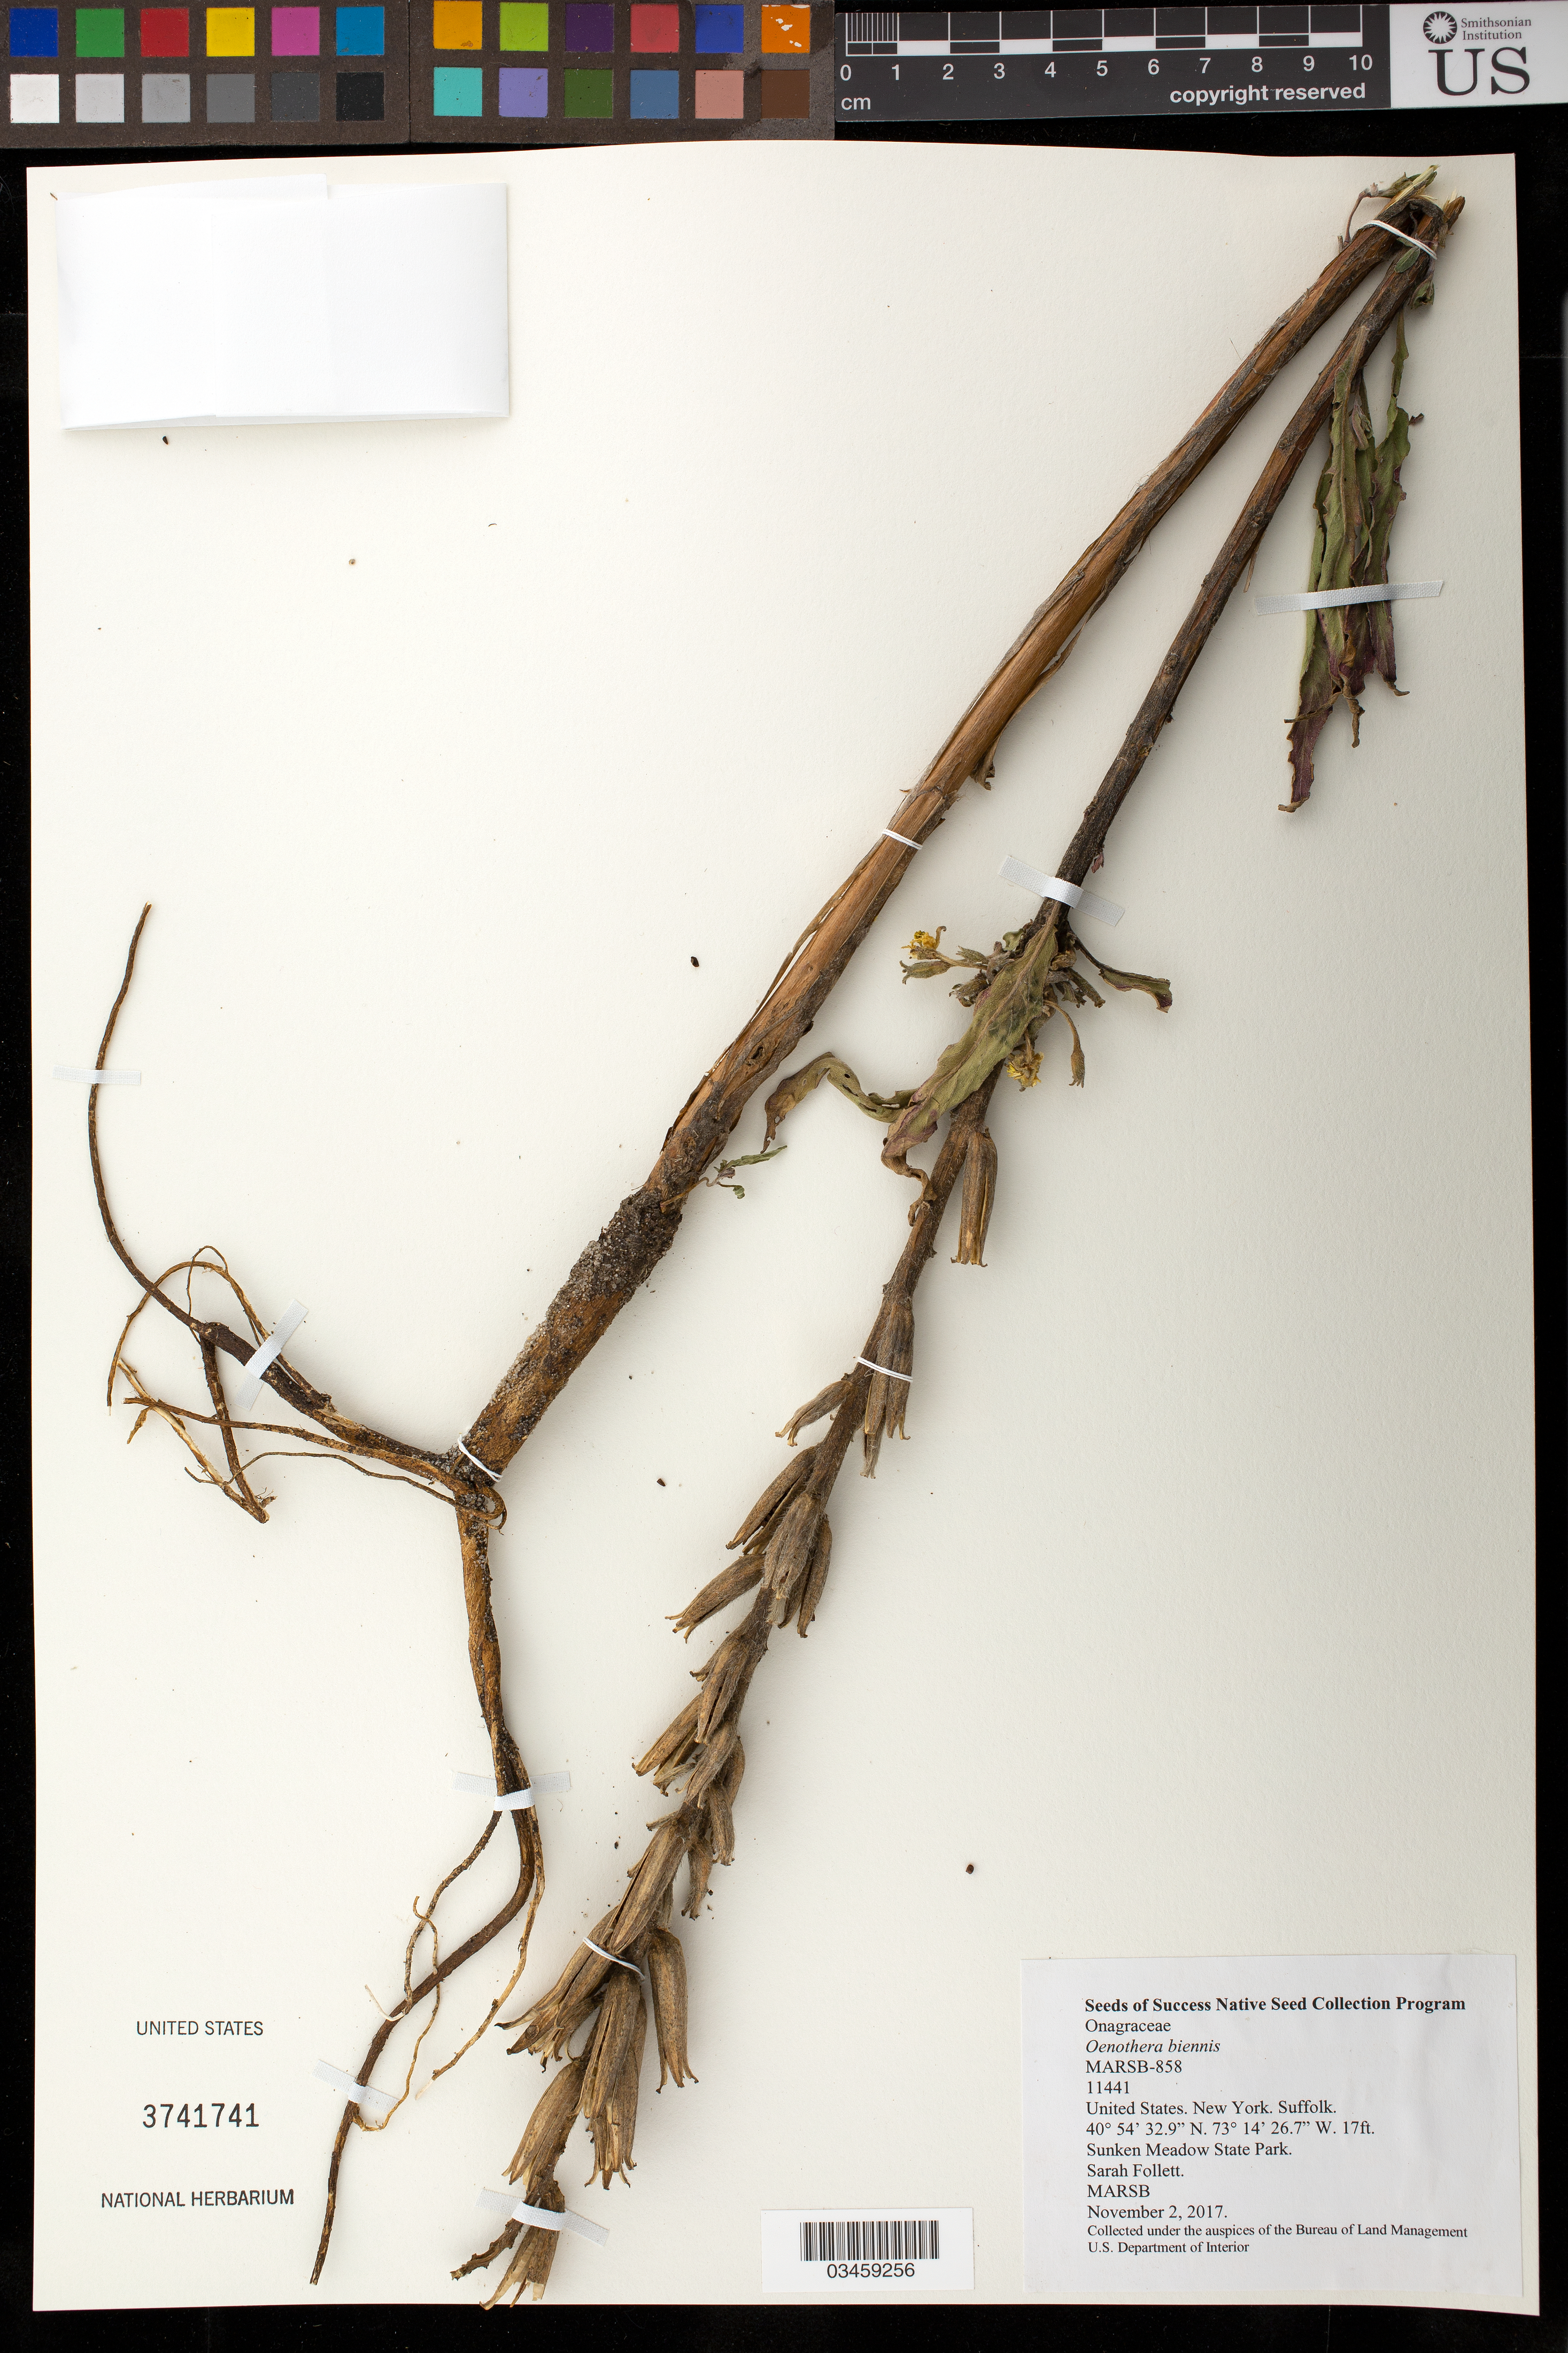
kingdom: Plantae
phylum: Tracheophyta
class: Magnoliopsida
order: Myrtales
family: Onagraceae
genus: Oenothera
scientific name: Oenothera biennis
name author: L.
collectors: S. Follett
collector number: MARSB-858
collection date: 2017-11-02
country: United States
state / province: New York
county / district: Suffolk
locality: Sunken Meadow State Park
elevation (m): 5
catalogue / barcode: US 3741741